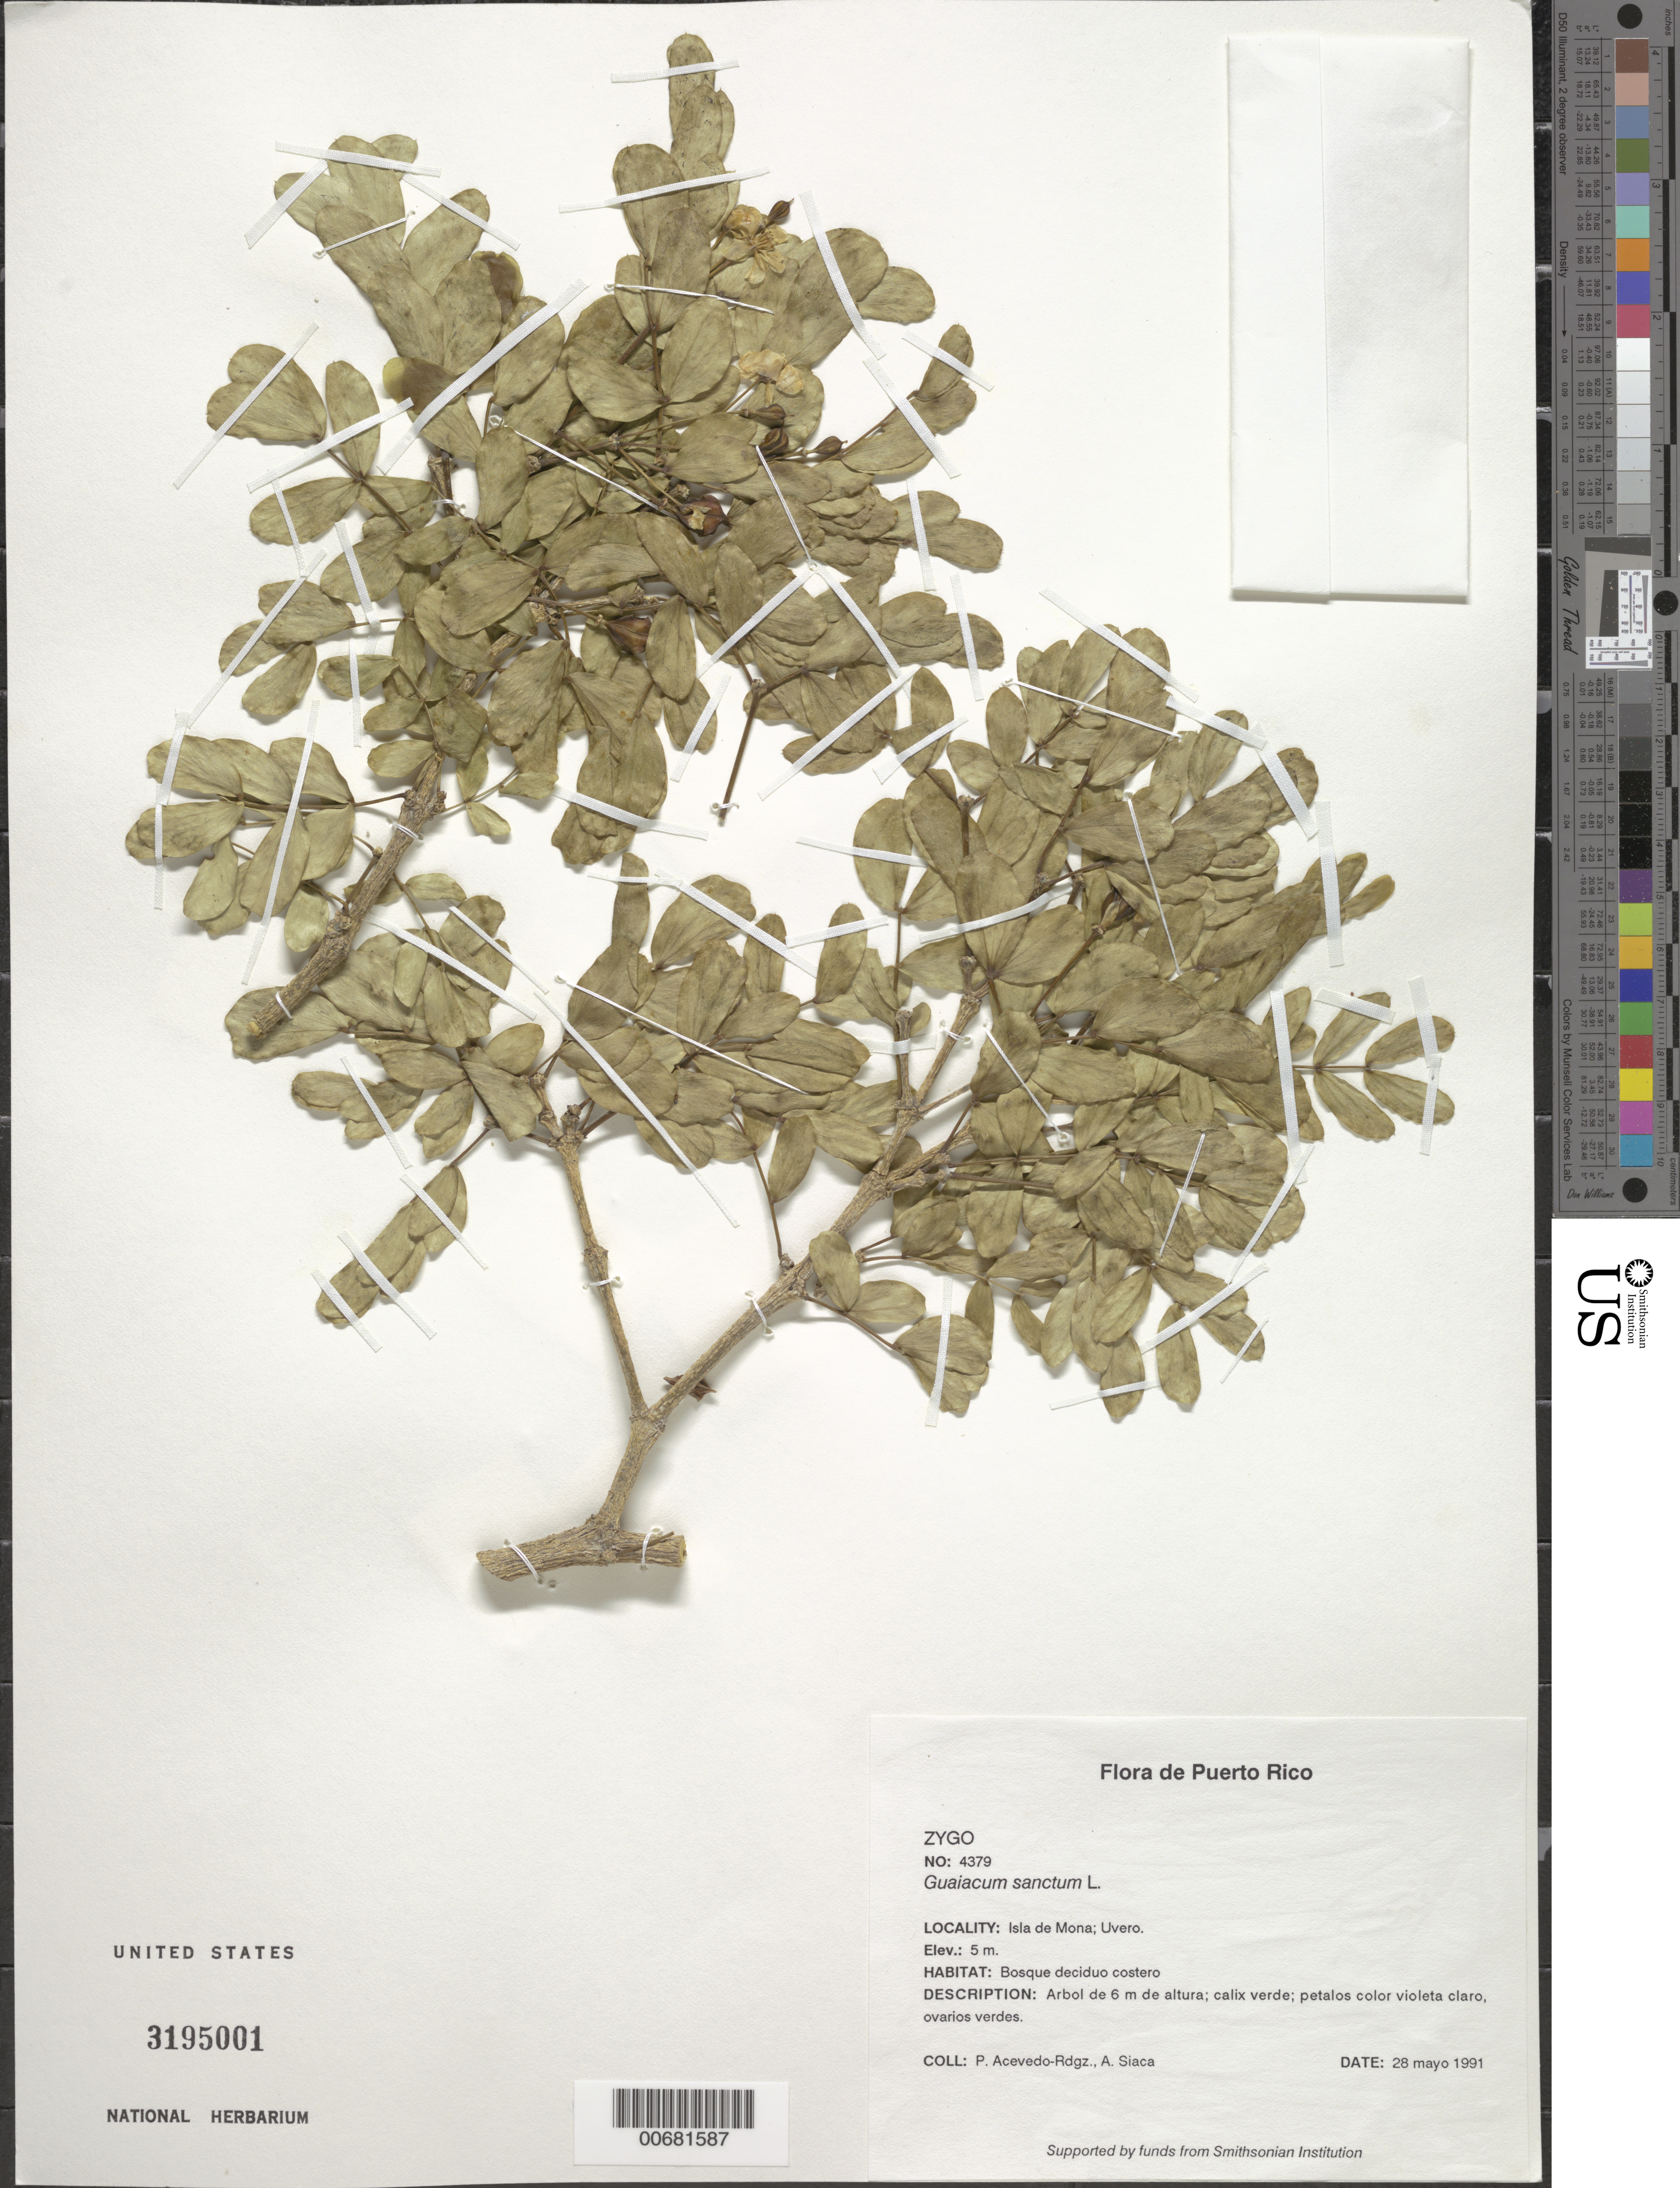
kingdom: Plantae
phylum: Tracheophyta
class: Magnoliopsida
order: Zygophyllales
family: Zygophyllaceae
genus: Guaiacum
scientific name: Guaiacum sanctum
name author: L.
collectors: P. Acevedo-Rodr. & A. Siaca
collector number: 4379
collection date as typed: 28 May 1991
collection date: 1991-05-28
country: Puerto Rico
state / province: Mayaguëz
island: Mona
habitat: Bosque deciduo costero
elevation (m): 5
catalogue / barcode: US 3195001